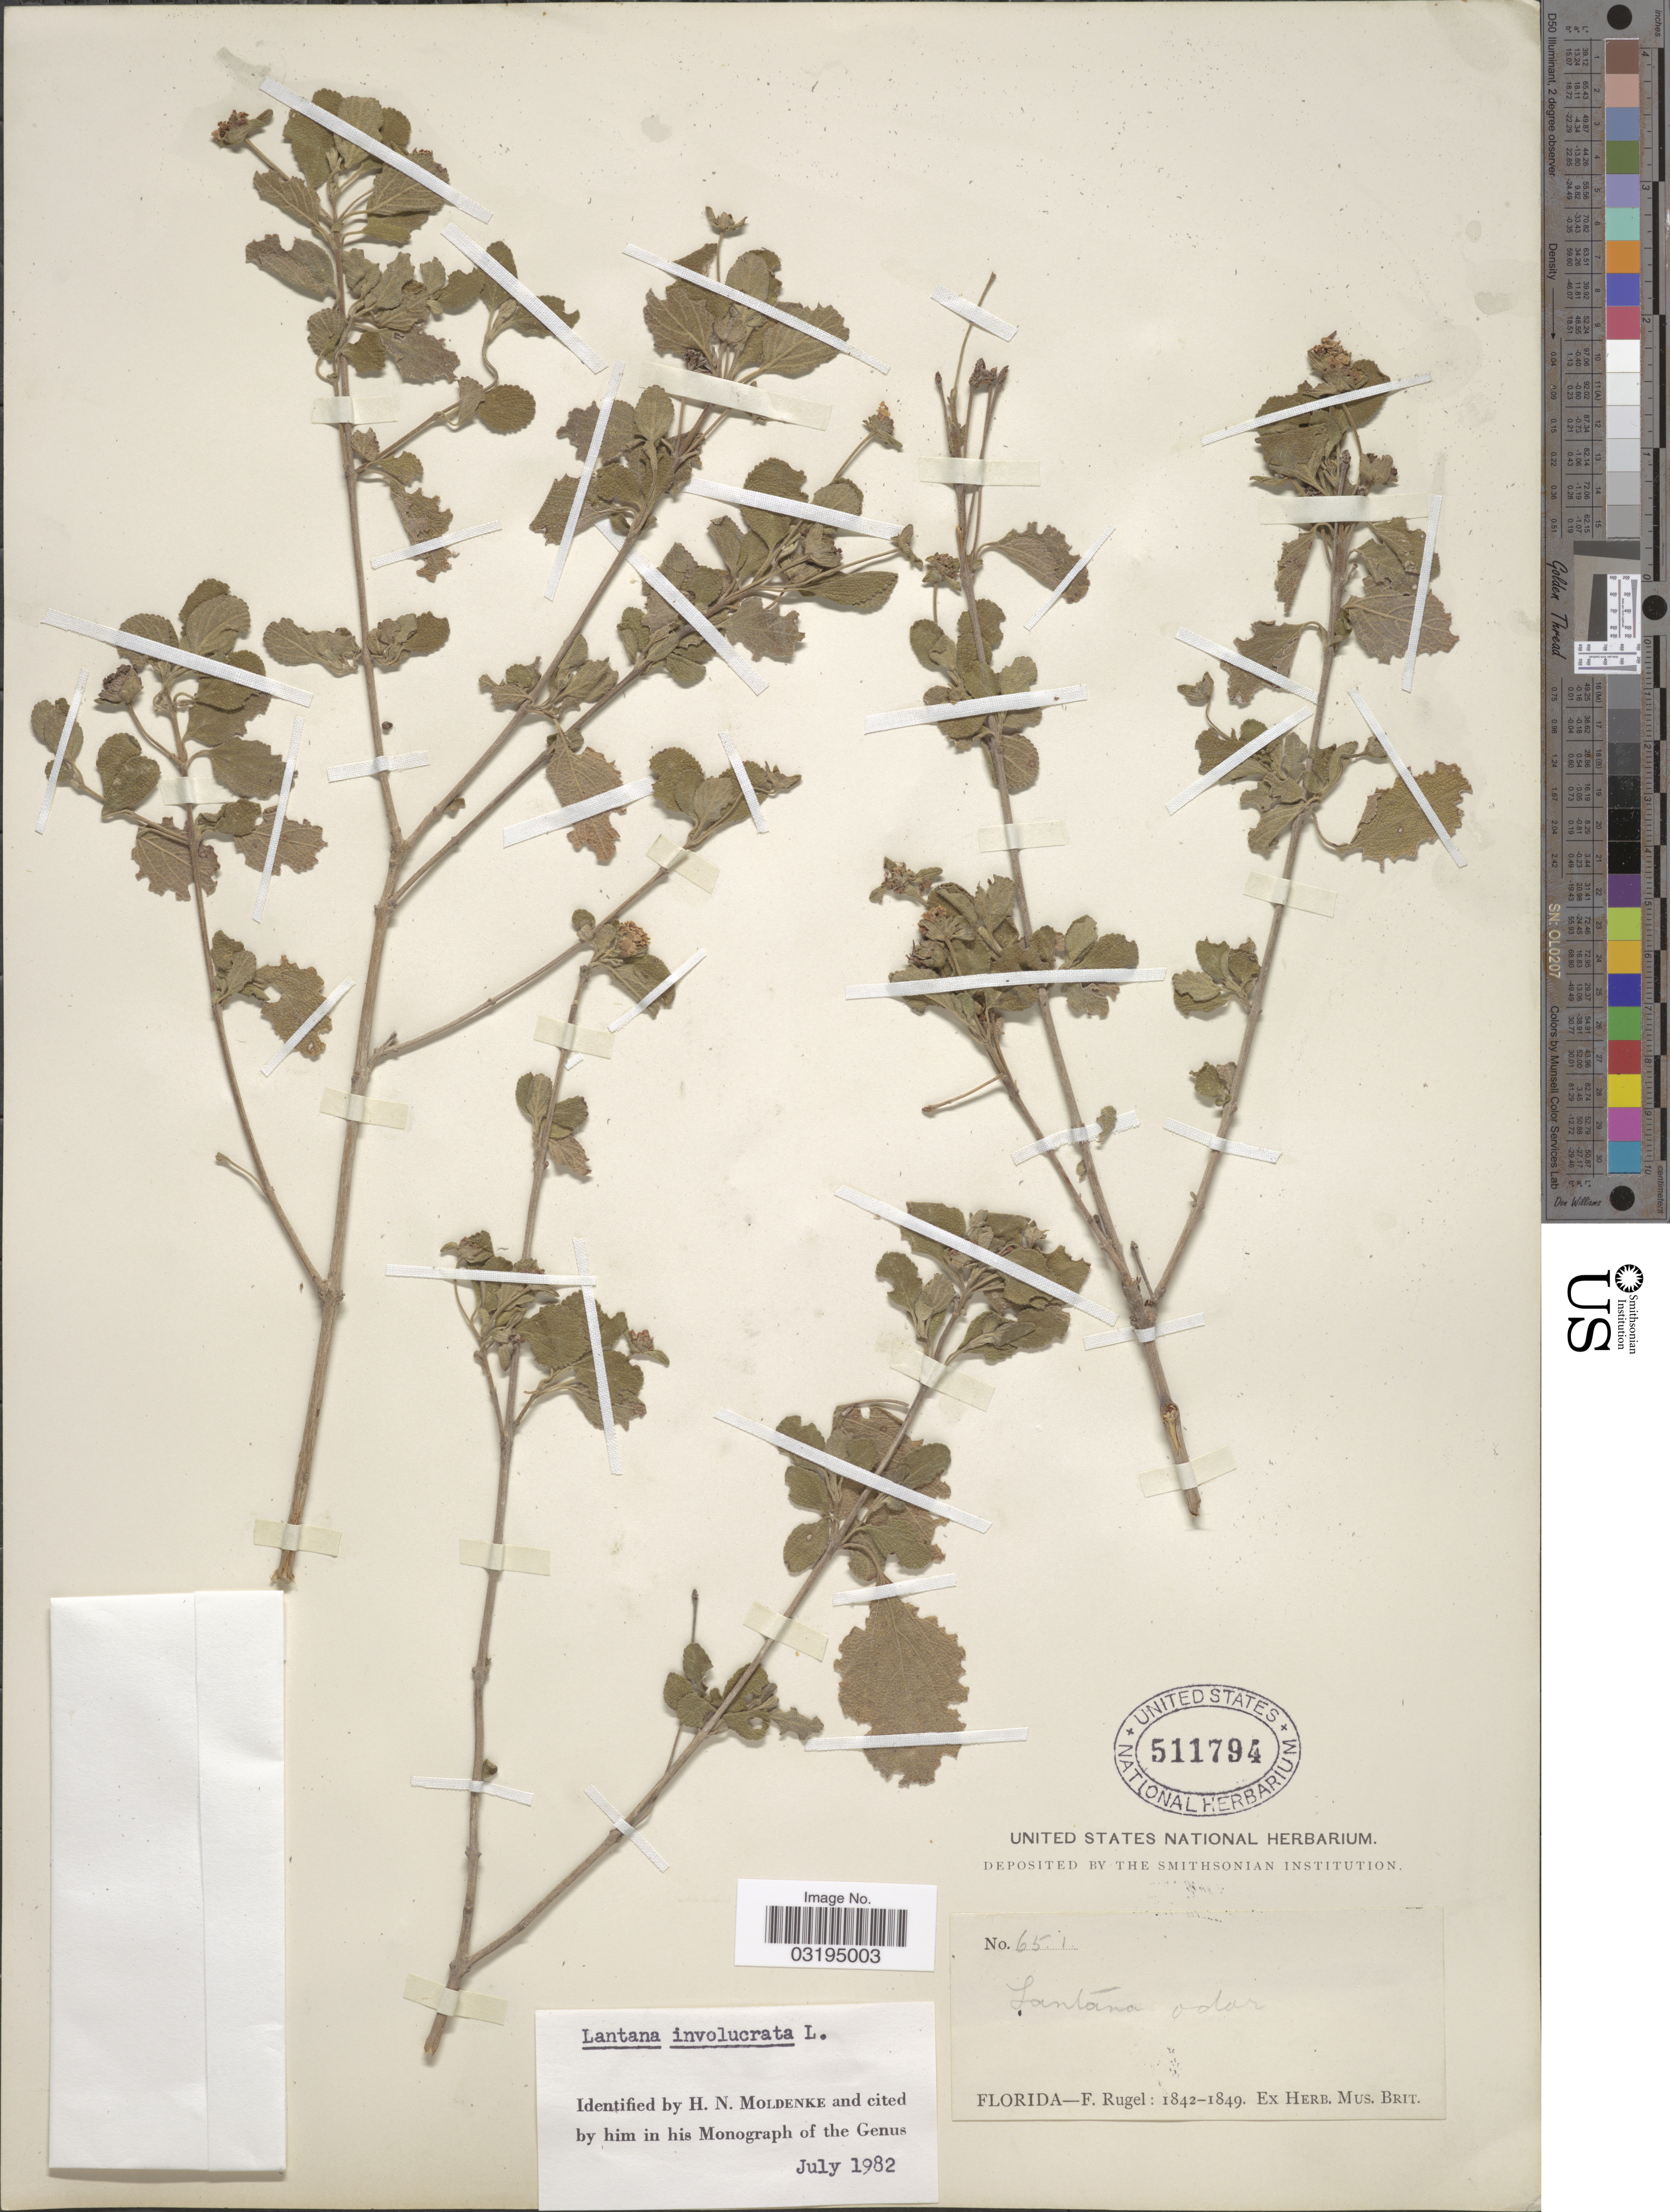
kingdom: Plantae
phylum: Tracheophyta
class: Magnoliopsida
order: Lamiales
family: Verbenaceae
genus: Lantana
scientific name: Lantana involucrata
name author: L.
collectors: F. Rugel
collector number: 65.1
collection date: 1842/1849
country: United States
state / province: Florida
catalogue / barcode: US 511794